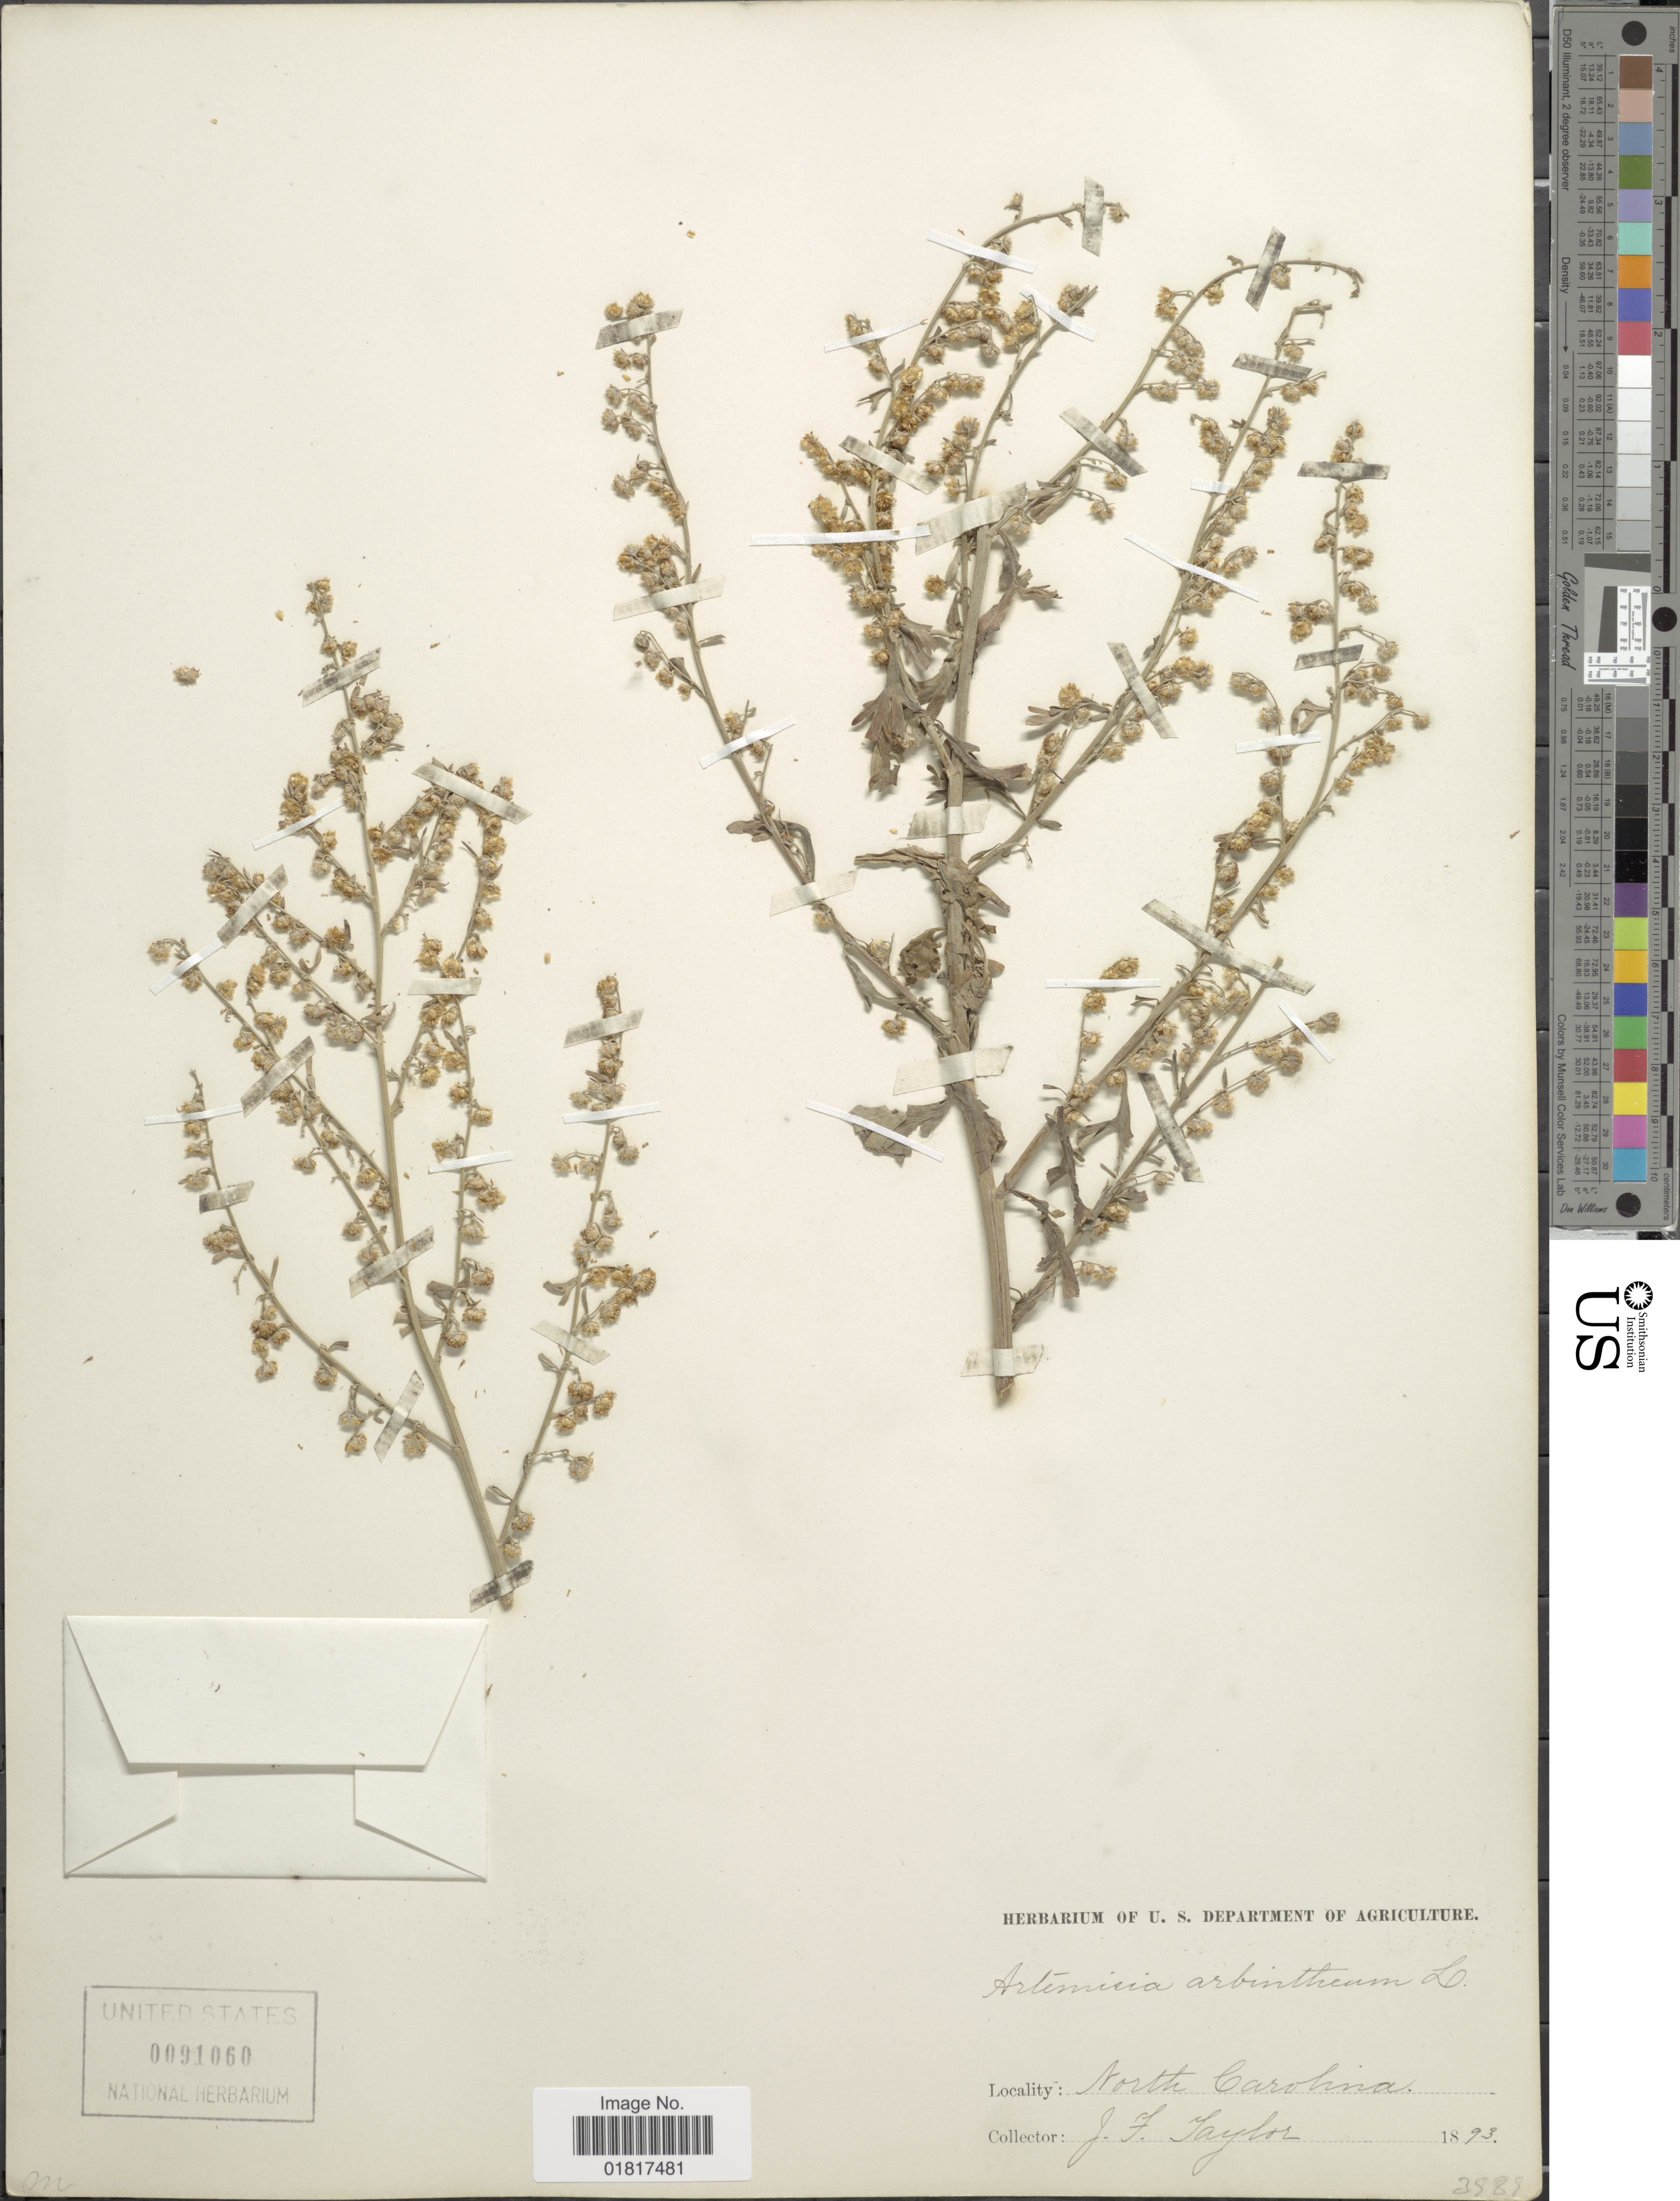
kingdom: Plantae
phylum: Tracheophyta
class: Magnoliopsida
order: Asterales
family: Asteraceae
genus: Artemisia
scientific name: Artemisia absinthium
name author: L.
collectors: J. Taylor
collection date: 1893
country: United States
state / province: North Carolina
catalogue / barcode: US 91060